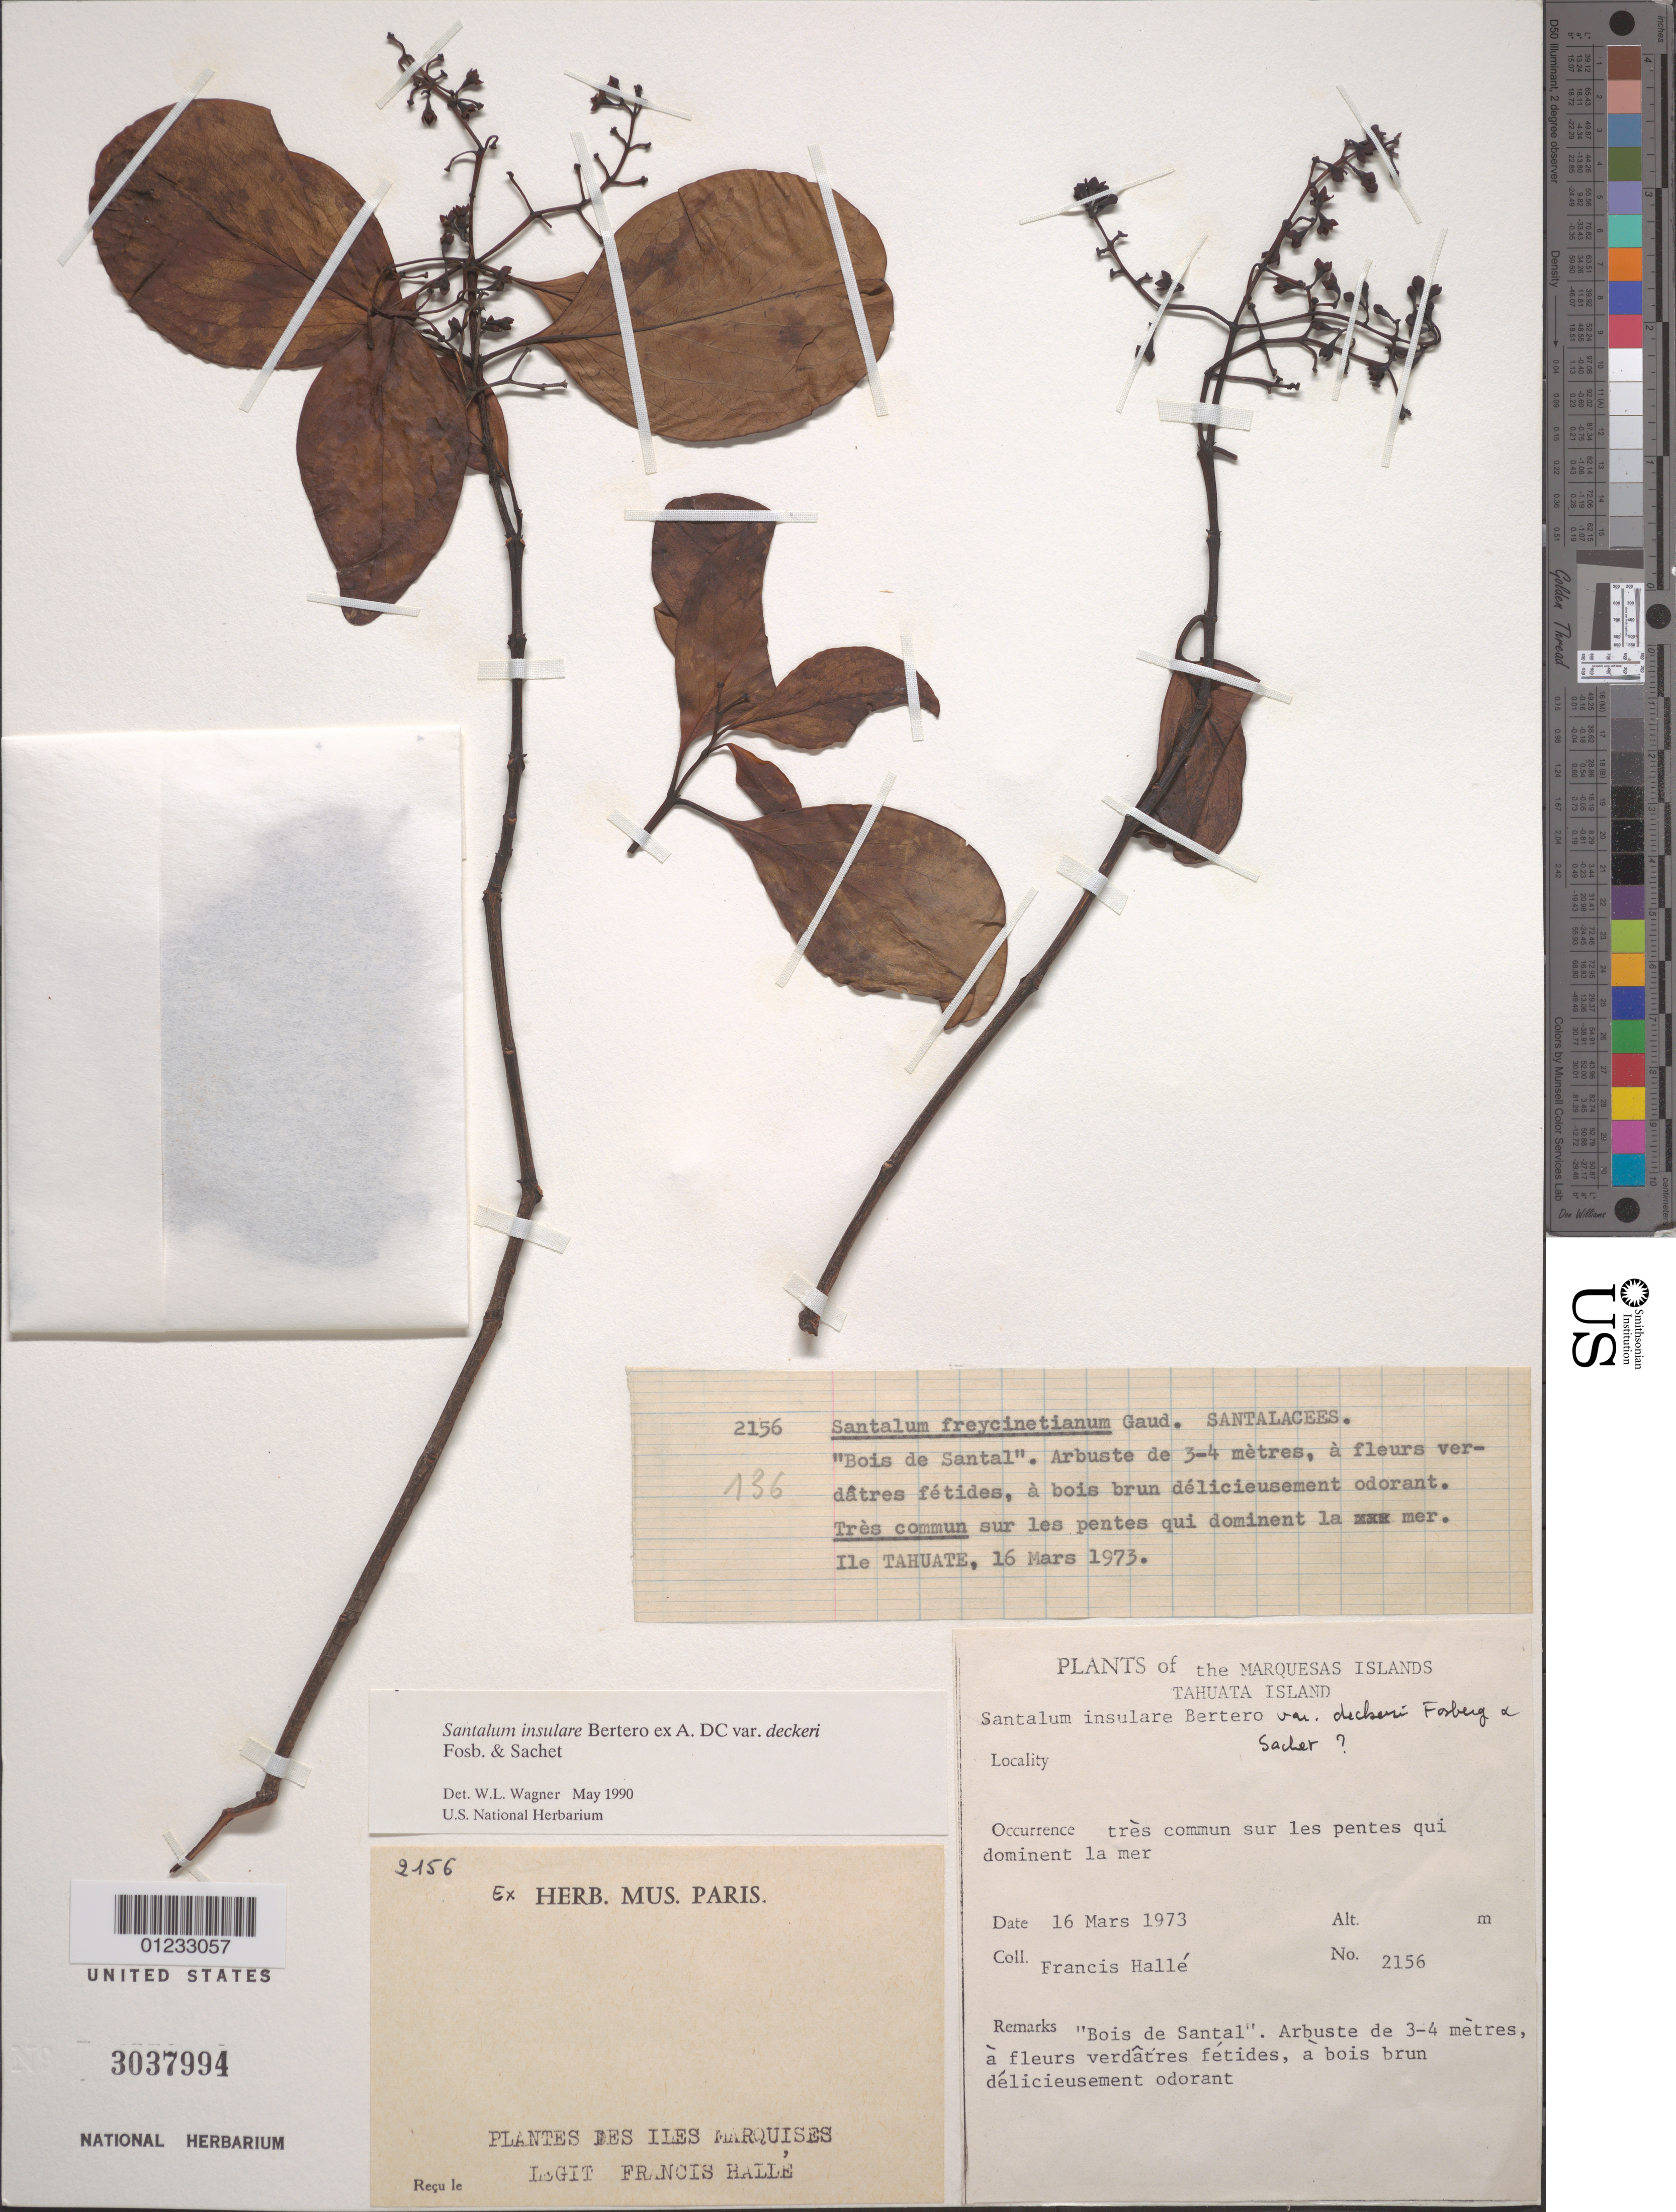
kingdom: Plantae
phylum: Tracheophyta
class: Magnoliopsida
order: Santalales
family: Santalaceae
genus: Santalum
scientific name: Santalum insulare var. marchionense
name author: (Skottsb.) Skottsb.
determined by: Wagner, W. L., (BOT), Smithsonian Institution - National Museum of Natural History (UNITED STATES)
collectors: F. Hallé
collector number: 2156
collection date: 1973-03-16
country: French Polynesia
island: Tahuata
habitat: Très commun sur les pentes qui dominent la mer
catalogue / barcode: US 3037994